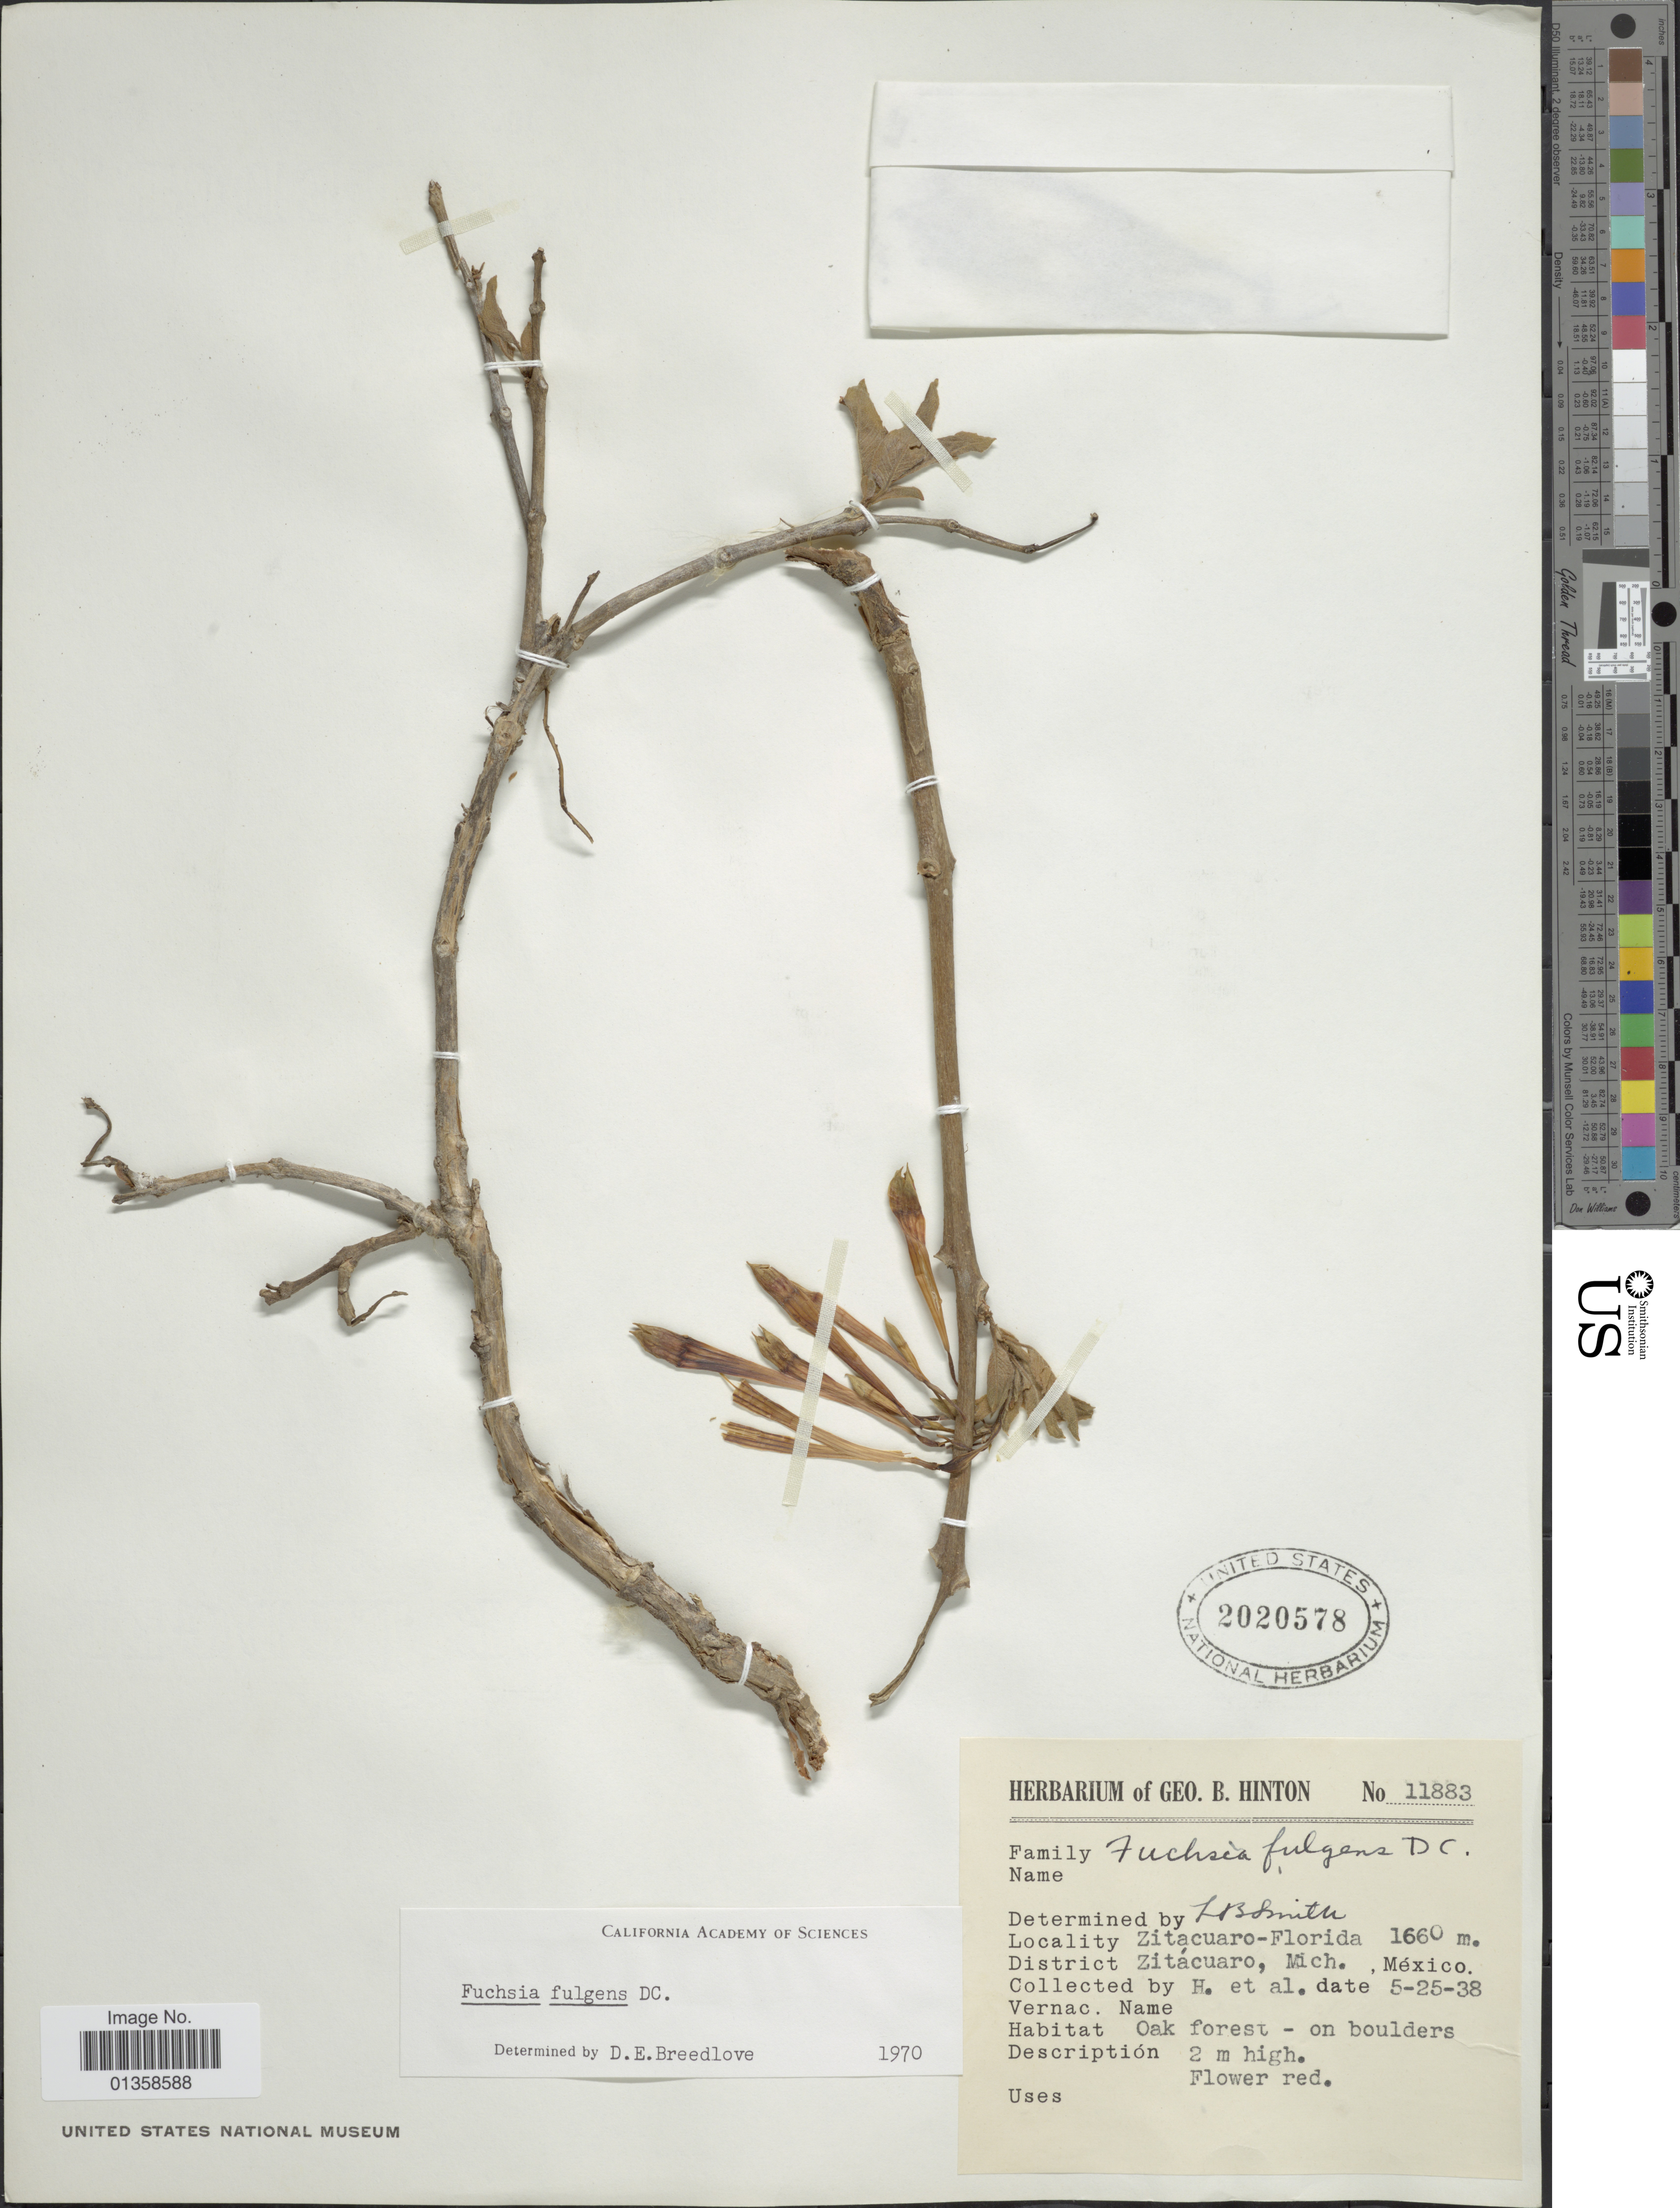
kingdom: Plantae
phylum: Tracheophyta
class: Magnoliopsida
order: Myrtales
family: Onagraceae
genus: Fuchsia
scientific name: Fuchsia fulgens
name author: DC.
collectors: G. B. Hinton & et al.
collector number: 11883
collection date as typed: Transcribed d/m/y: 25/5/38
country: Mexico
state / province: Michoacan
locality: Zitacuaro-Florida, District Zitacuaro, Mich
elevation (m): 1660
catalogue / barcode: US 2020578